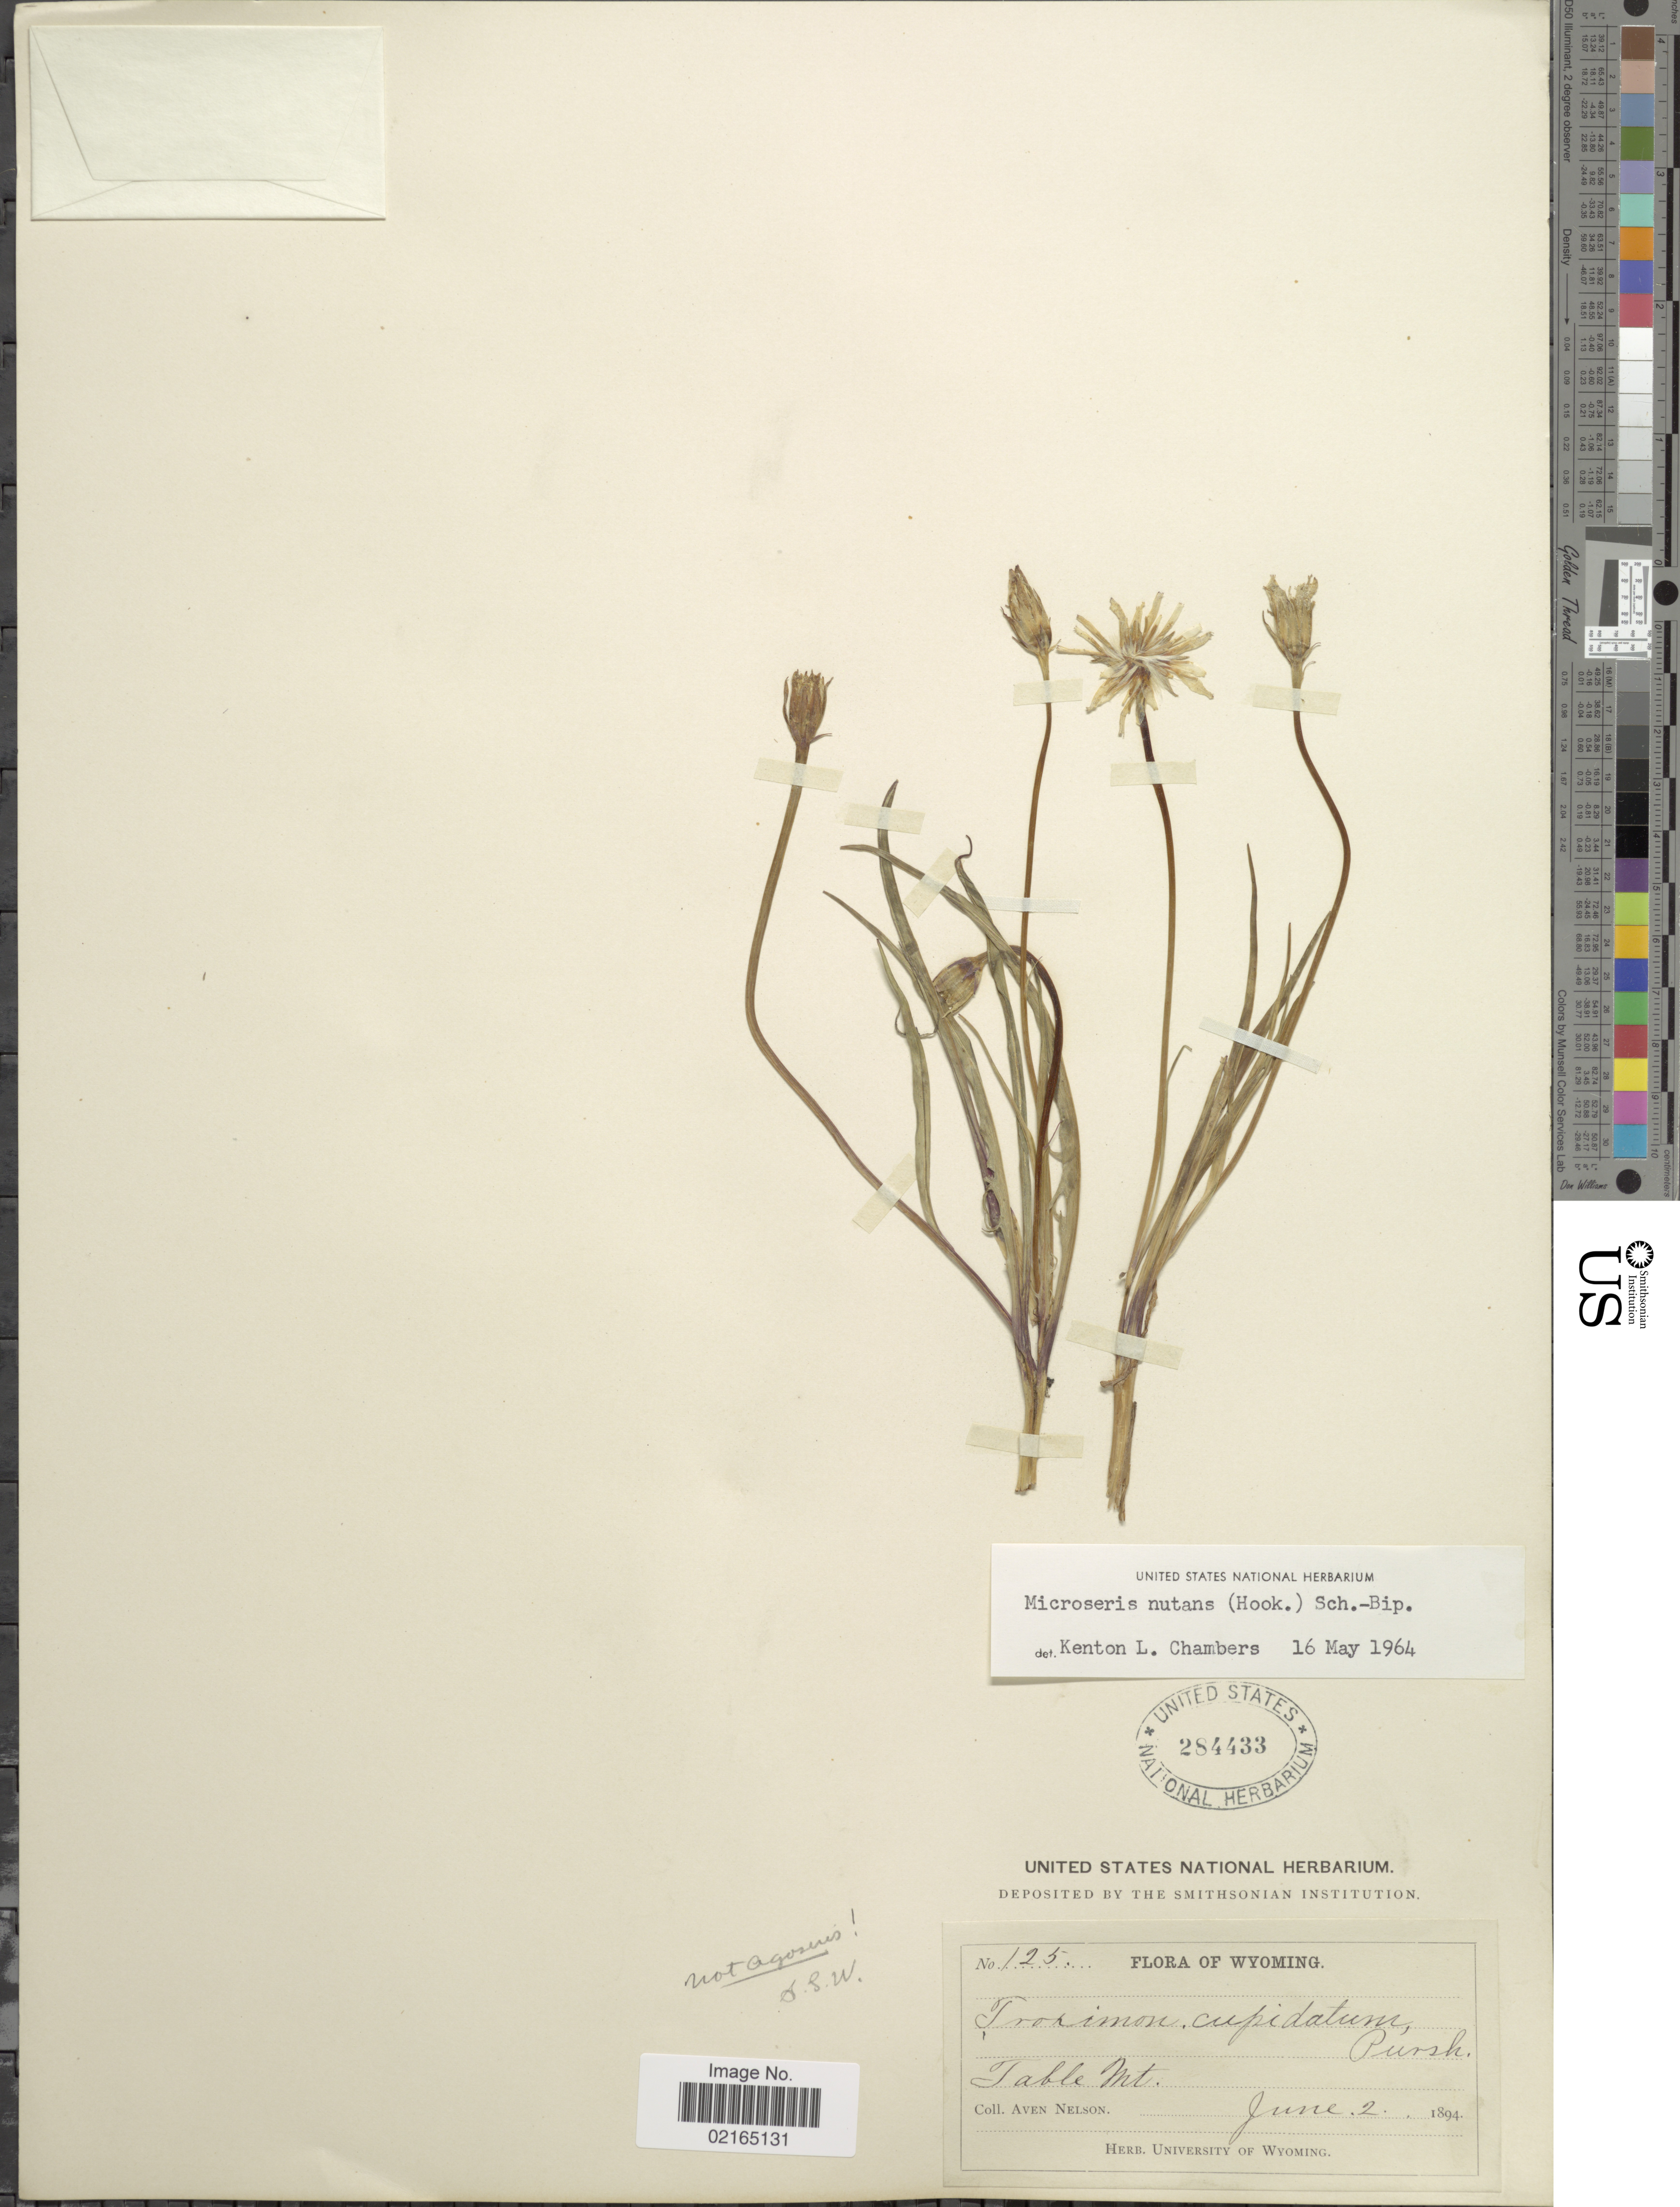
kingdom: Plantae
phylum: Tracheophyta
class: Magnoliopsida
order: Asterales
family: Asteraceae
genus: Microseris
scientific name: Microseris nutans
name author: (Hook.) Sch. Bip.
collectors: A. Nelson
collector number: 125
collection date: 1894-06-02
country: United States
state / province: Wyoming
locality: Table Mt.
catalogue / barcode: US 284433